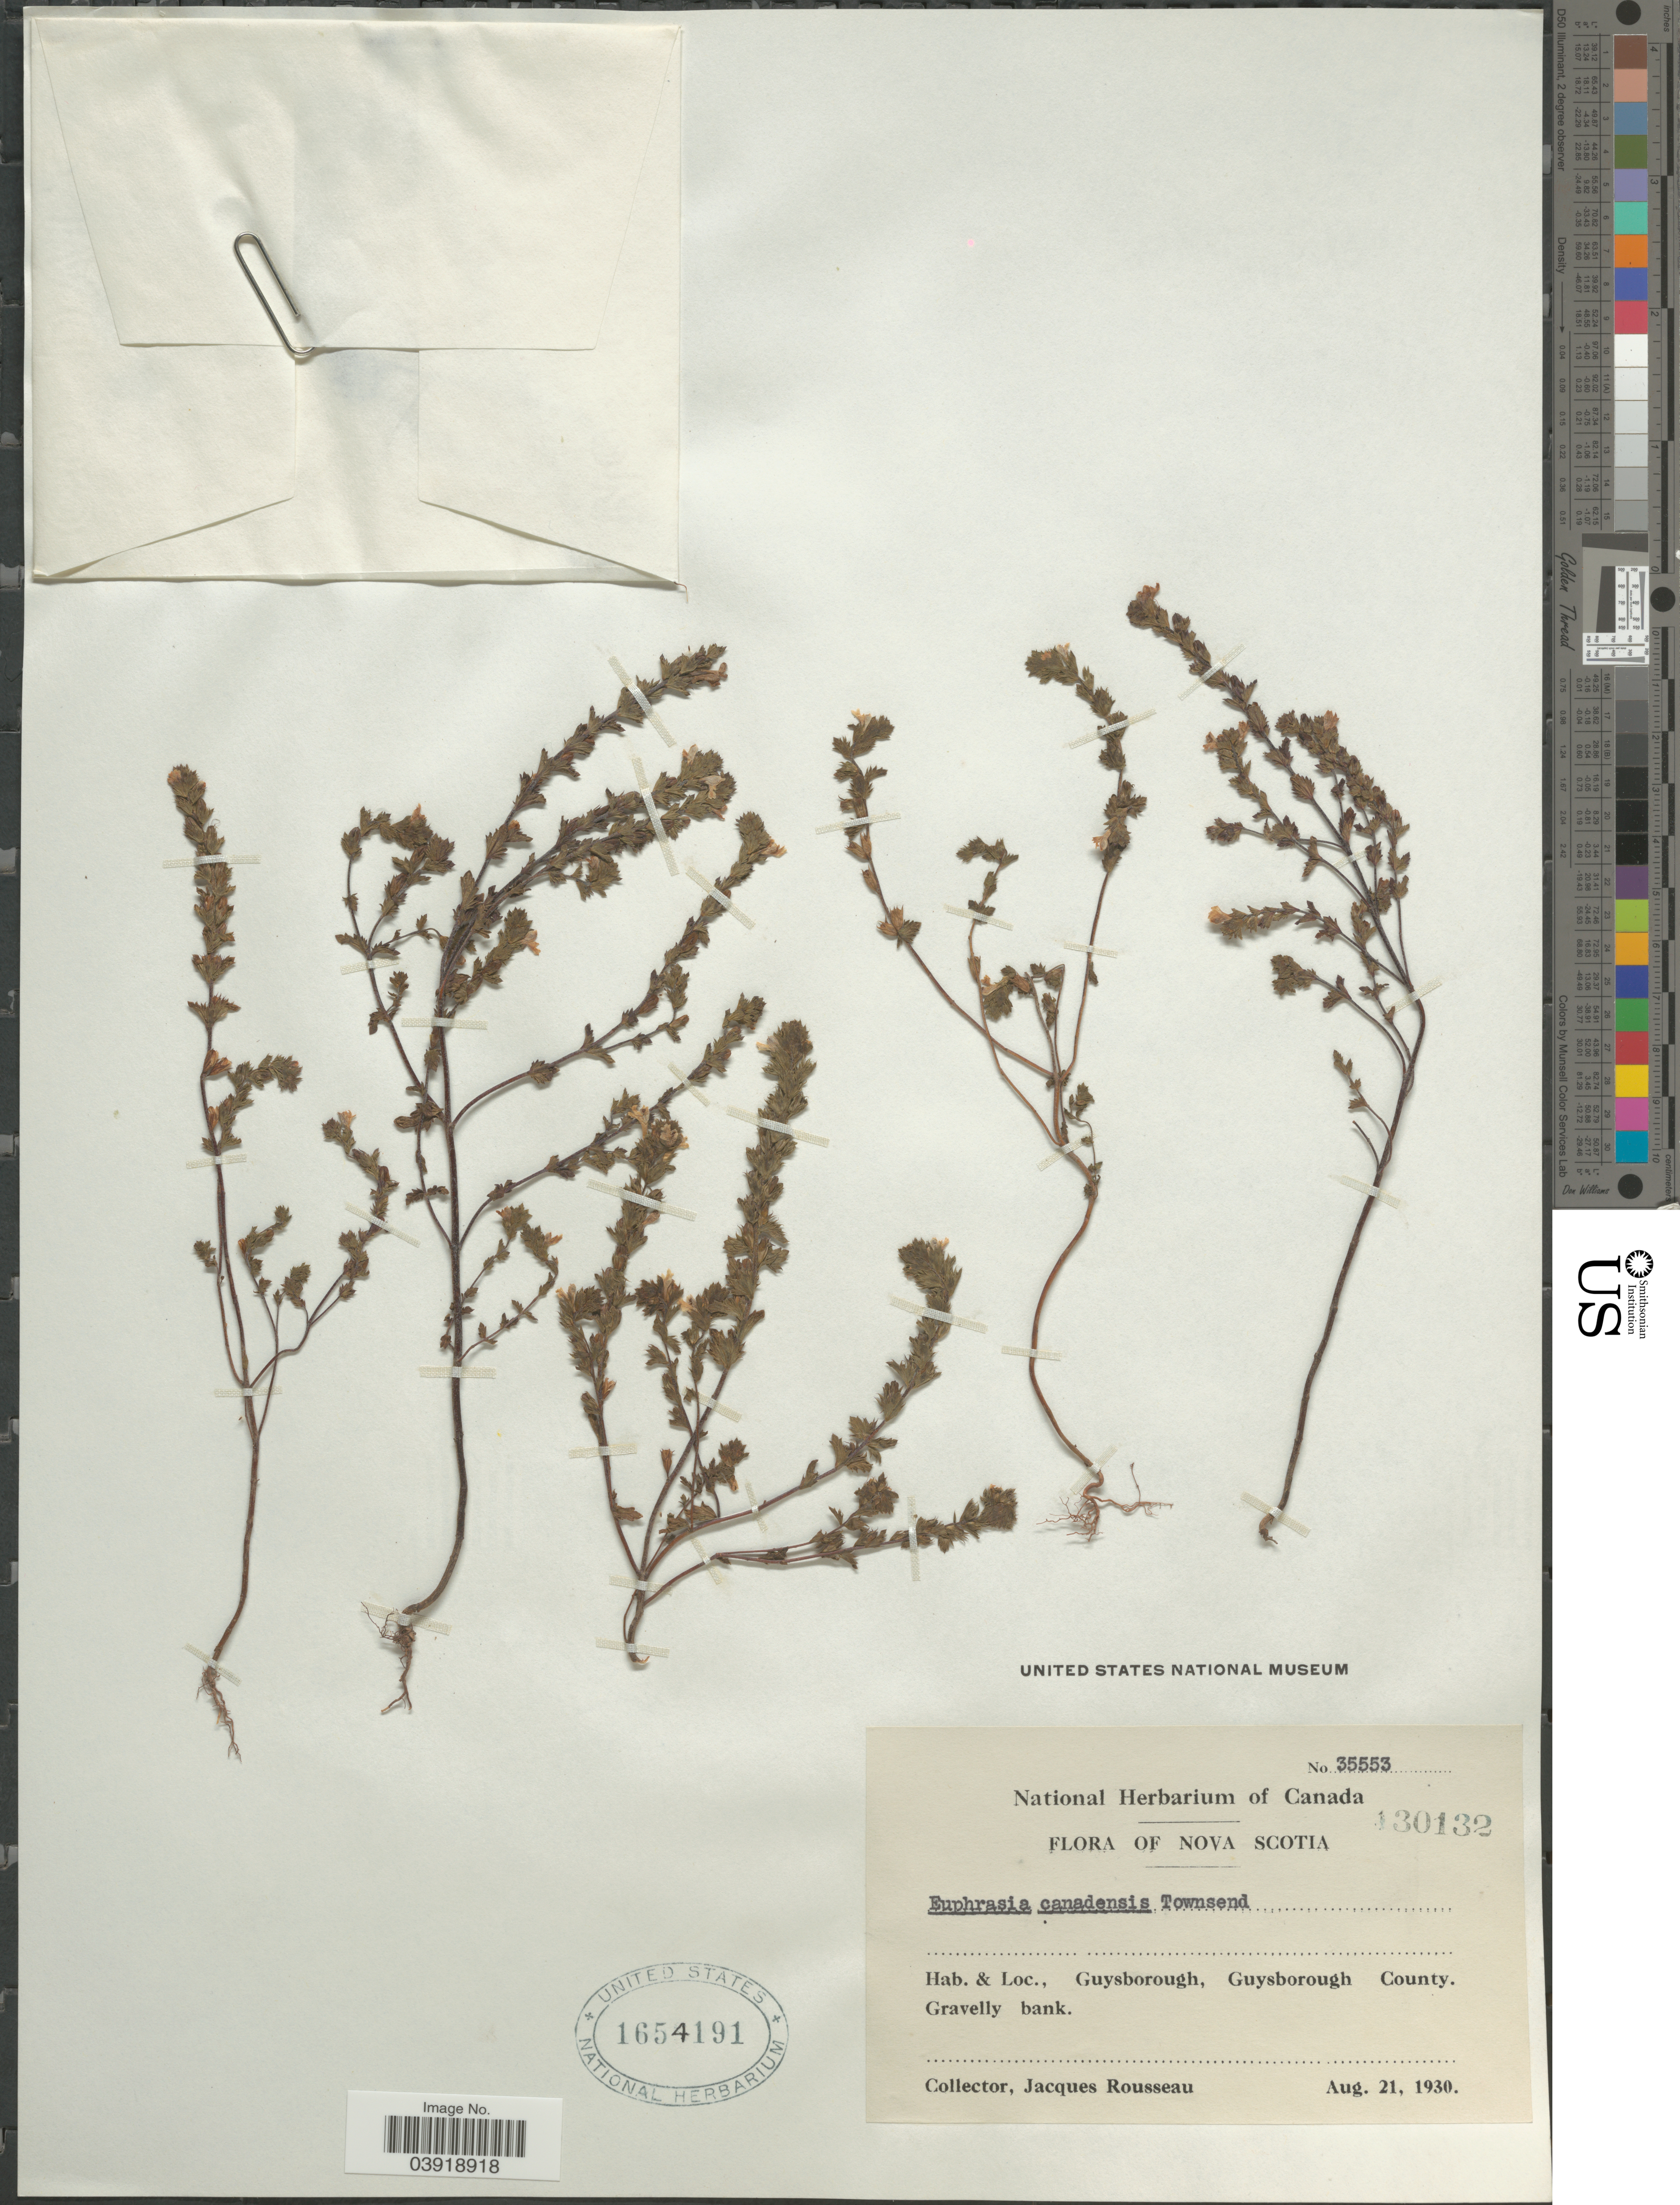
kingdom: Plantae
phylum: Tracheophyta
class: Magnoliopsida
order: Lamiales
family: Orobanchaceae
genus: Euphrasia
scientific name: Euphrasia canadensis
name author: J.F. Towns.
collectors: J. Rousseau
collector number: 35553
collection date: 1930-08-21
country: Canada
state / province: Nova Scotia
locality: Guysborough, Guysborough County.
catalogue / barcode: US 1654191